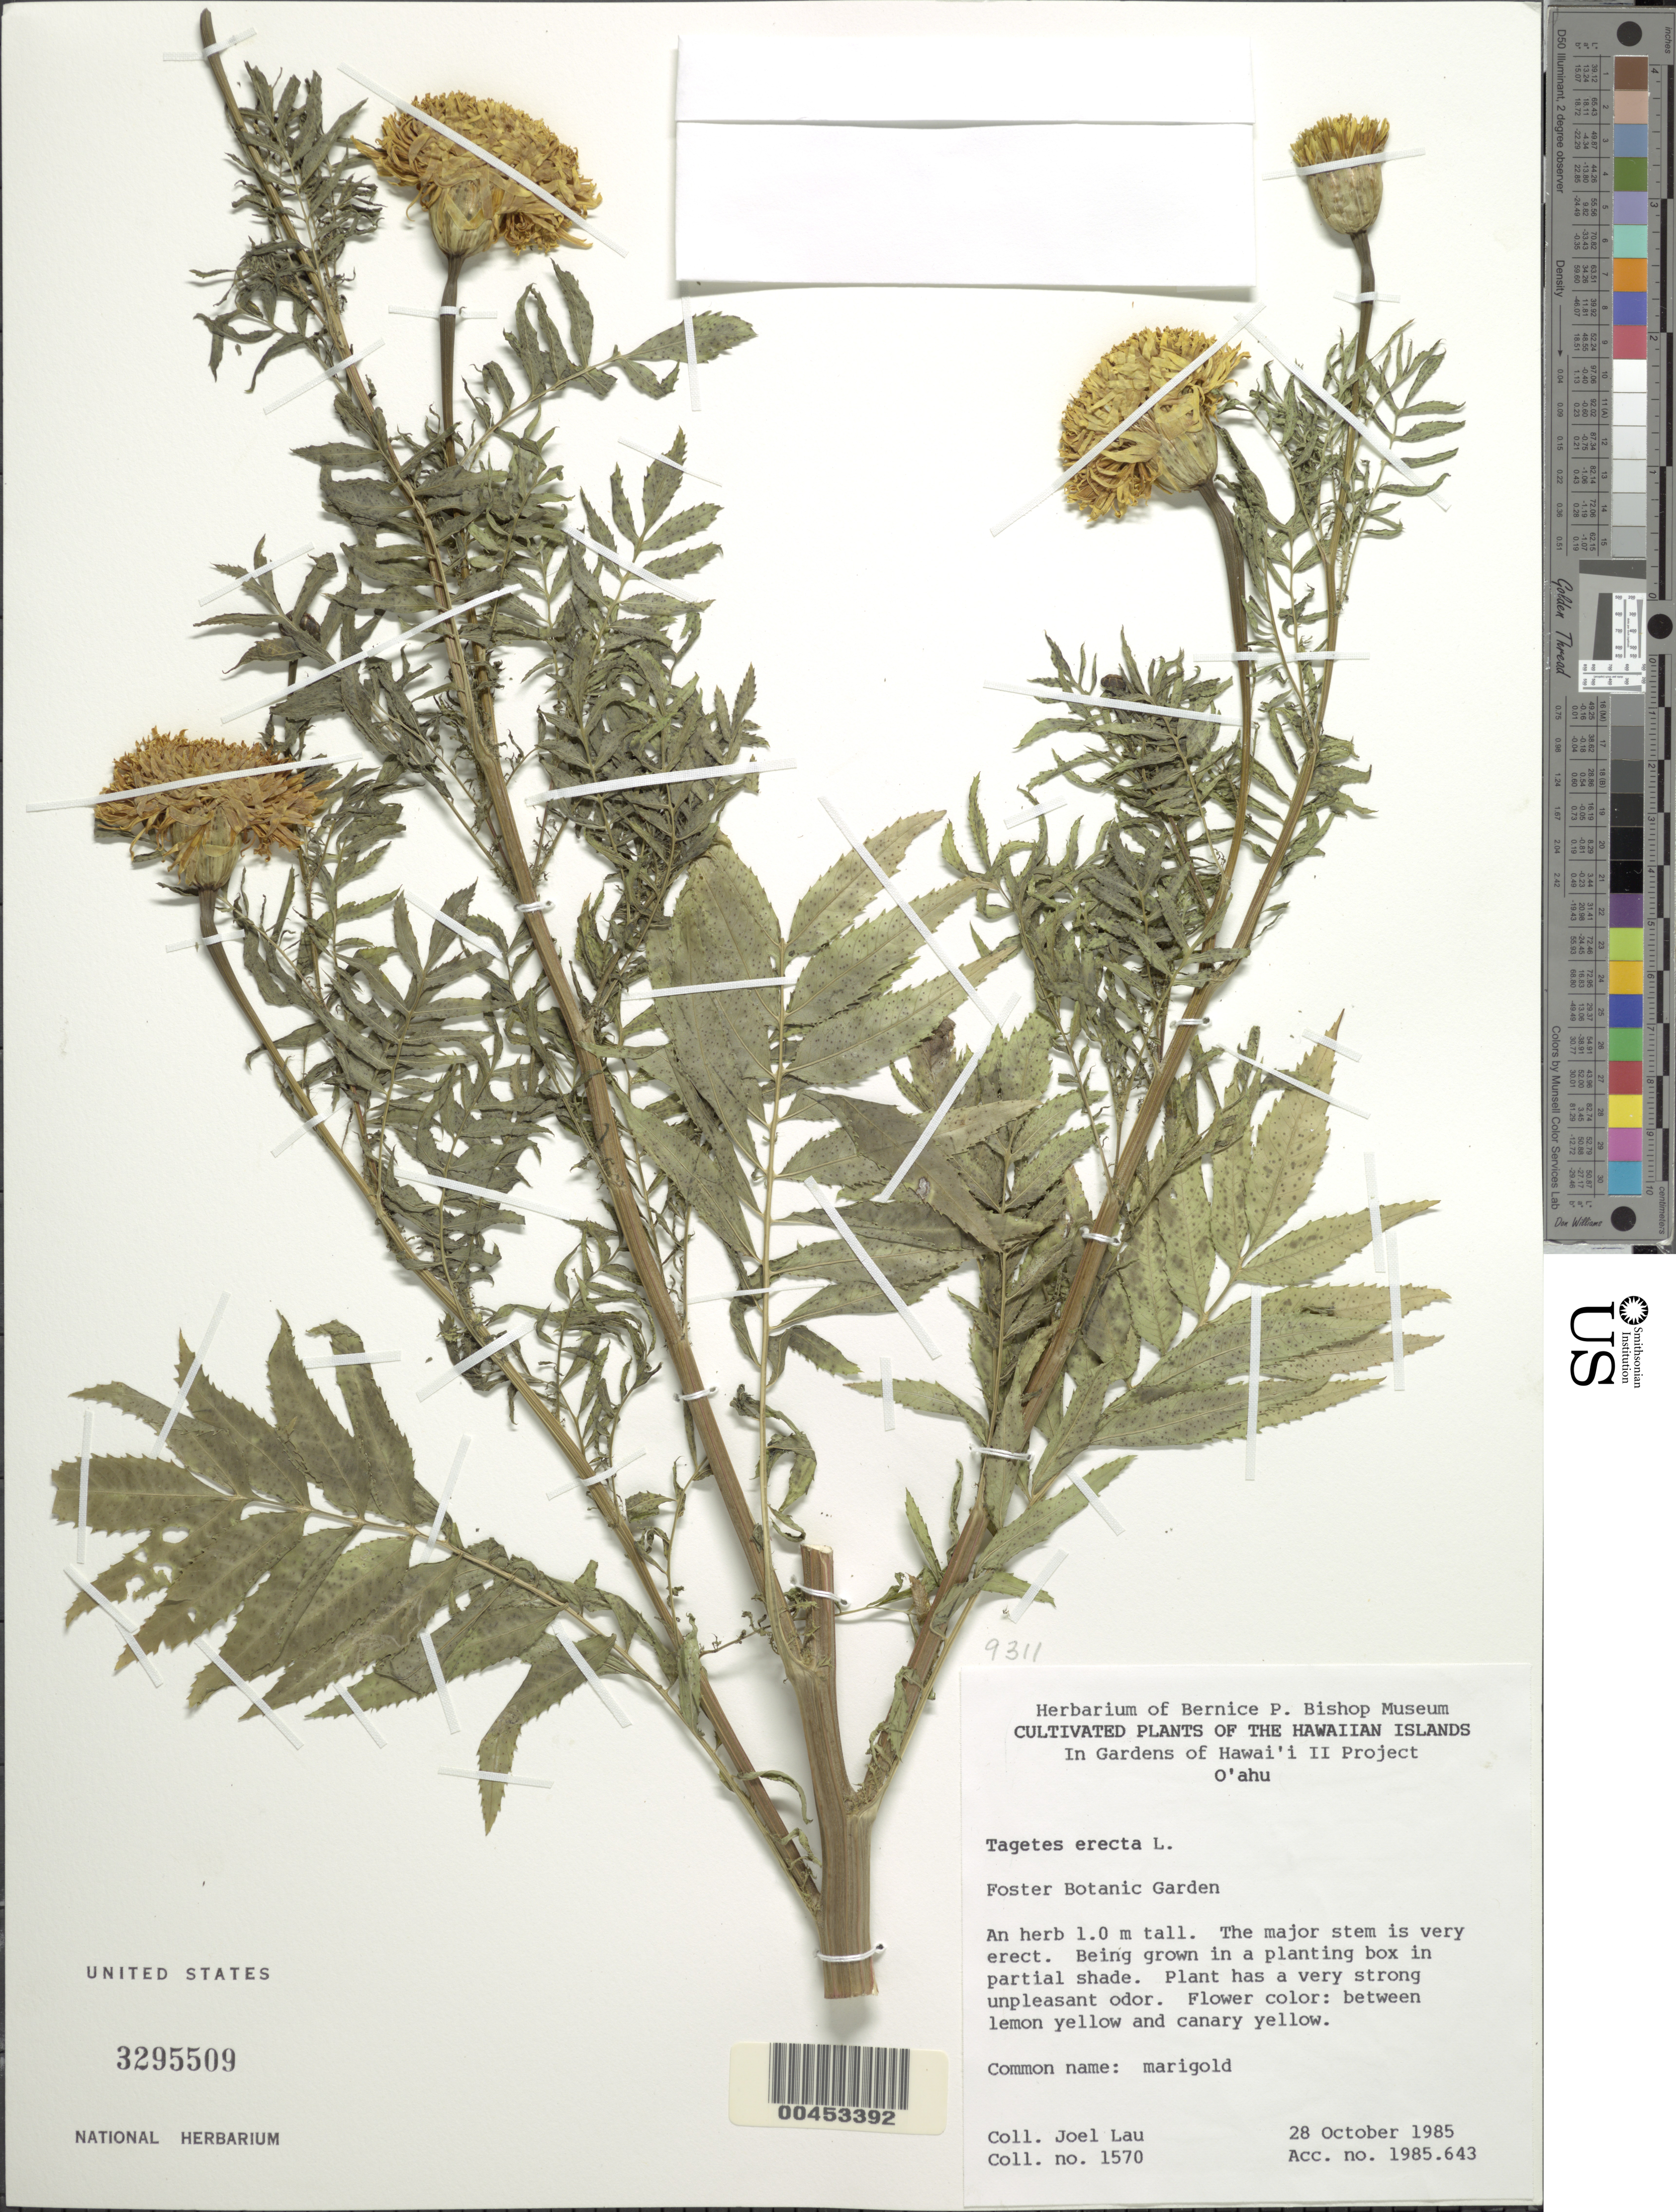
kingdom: Plantae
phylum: Tracheophyta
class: Magnoliopsida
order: Asterales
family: Asteraceae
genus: Tagetes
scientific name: Tagetes erecta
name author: L.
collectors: J. Lau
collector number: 1570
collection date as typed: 28 Oct 1985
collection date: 1985-10-28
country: United States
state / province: Hawaii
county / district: Honolulu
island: Oahu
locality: Foster Botanic Garden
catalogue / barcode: US 3295509